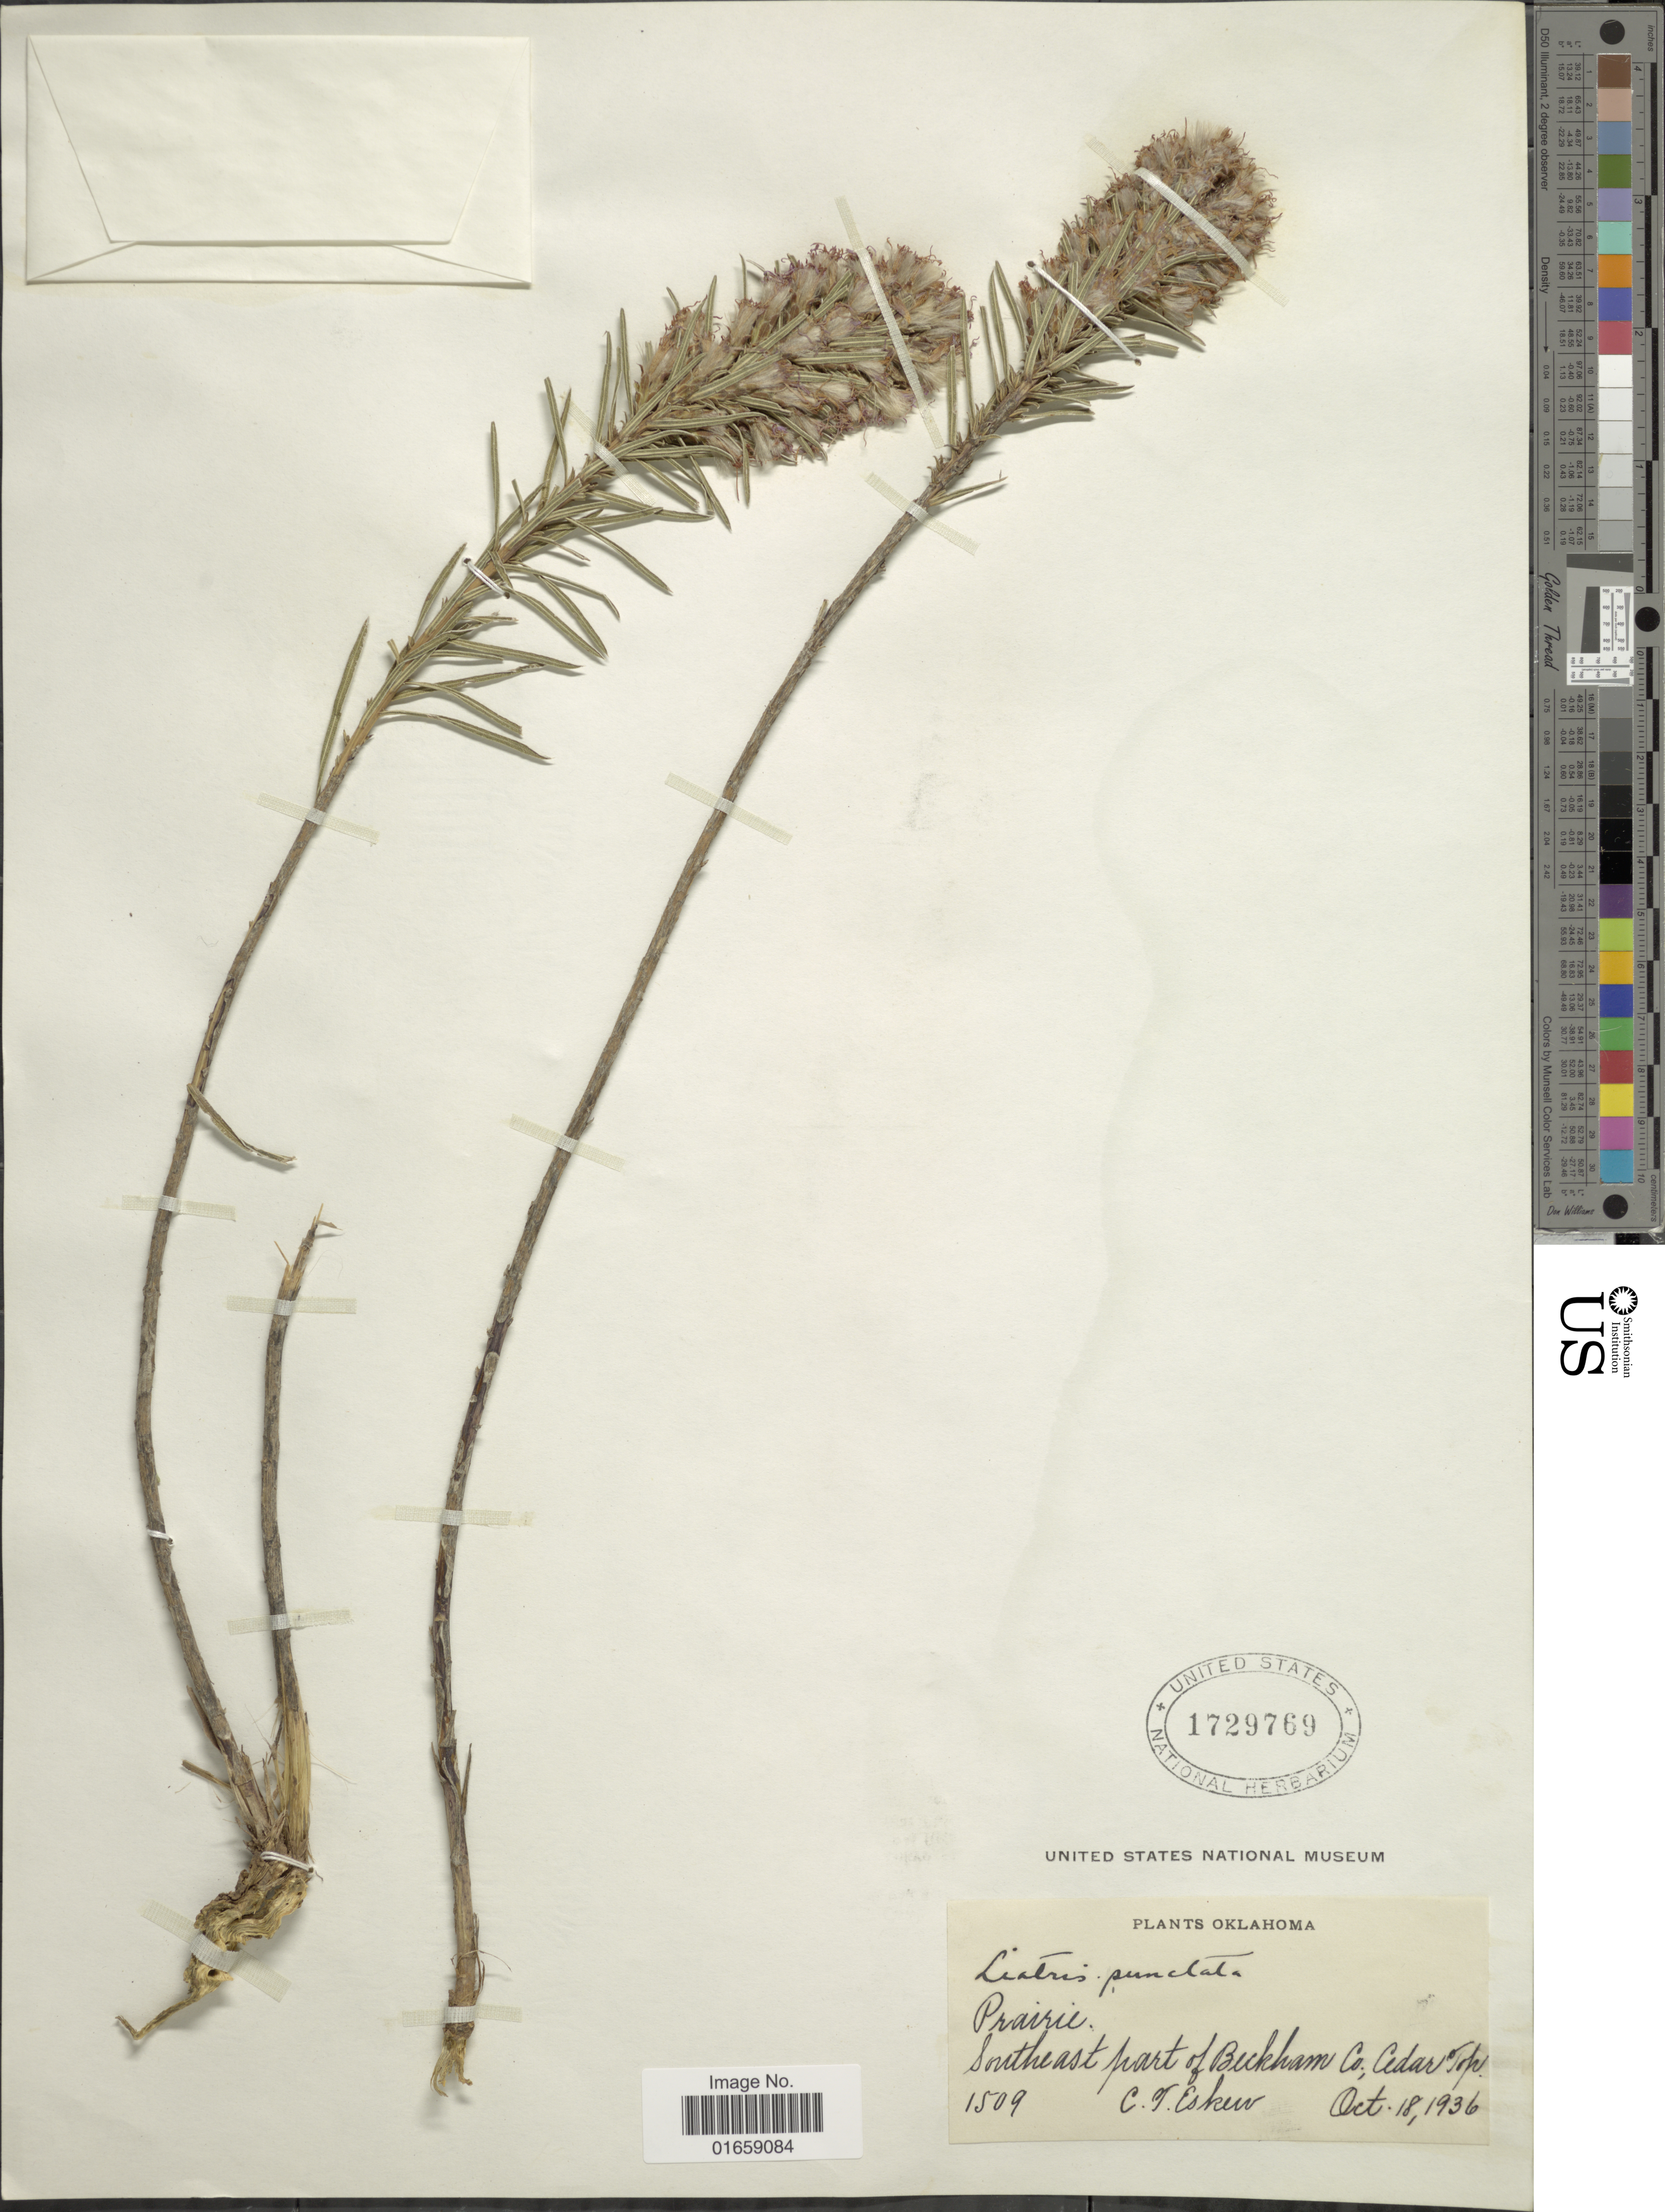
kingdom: Plantae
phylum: Tracheophyta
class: Magnoliopsida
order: Asterales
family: Asteraceae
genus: Liatris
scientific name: Liatris punctata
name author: Hook.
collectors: C. Eskew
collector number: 1509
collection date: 1936-11-18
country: United States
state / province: Oklahoma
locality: Prairie, Southeast part of Buckham Co., Cedar Top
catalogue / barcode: US 1729769